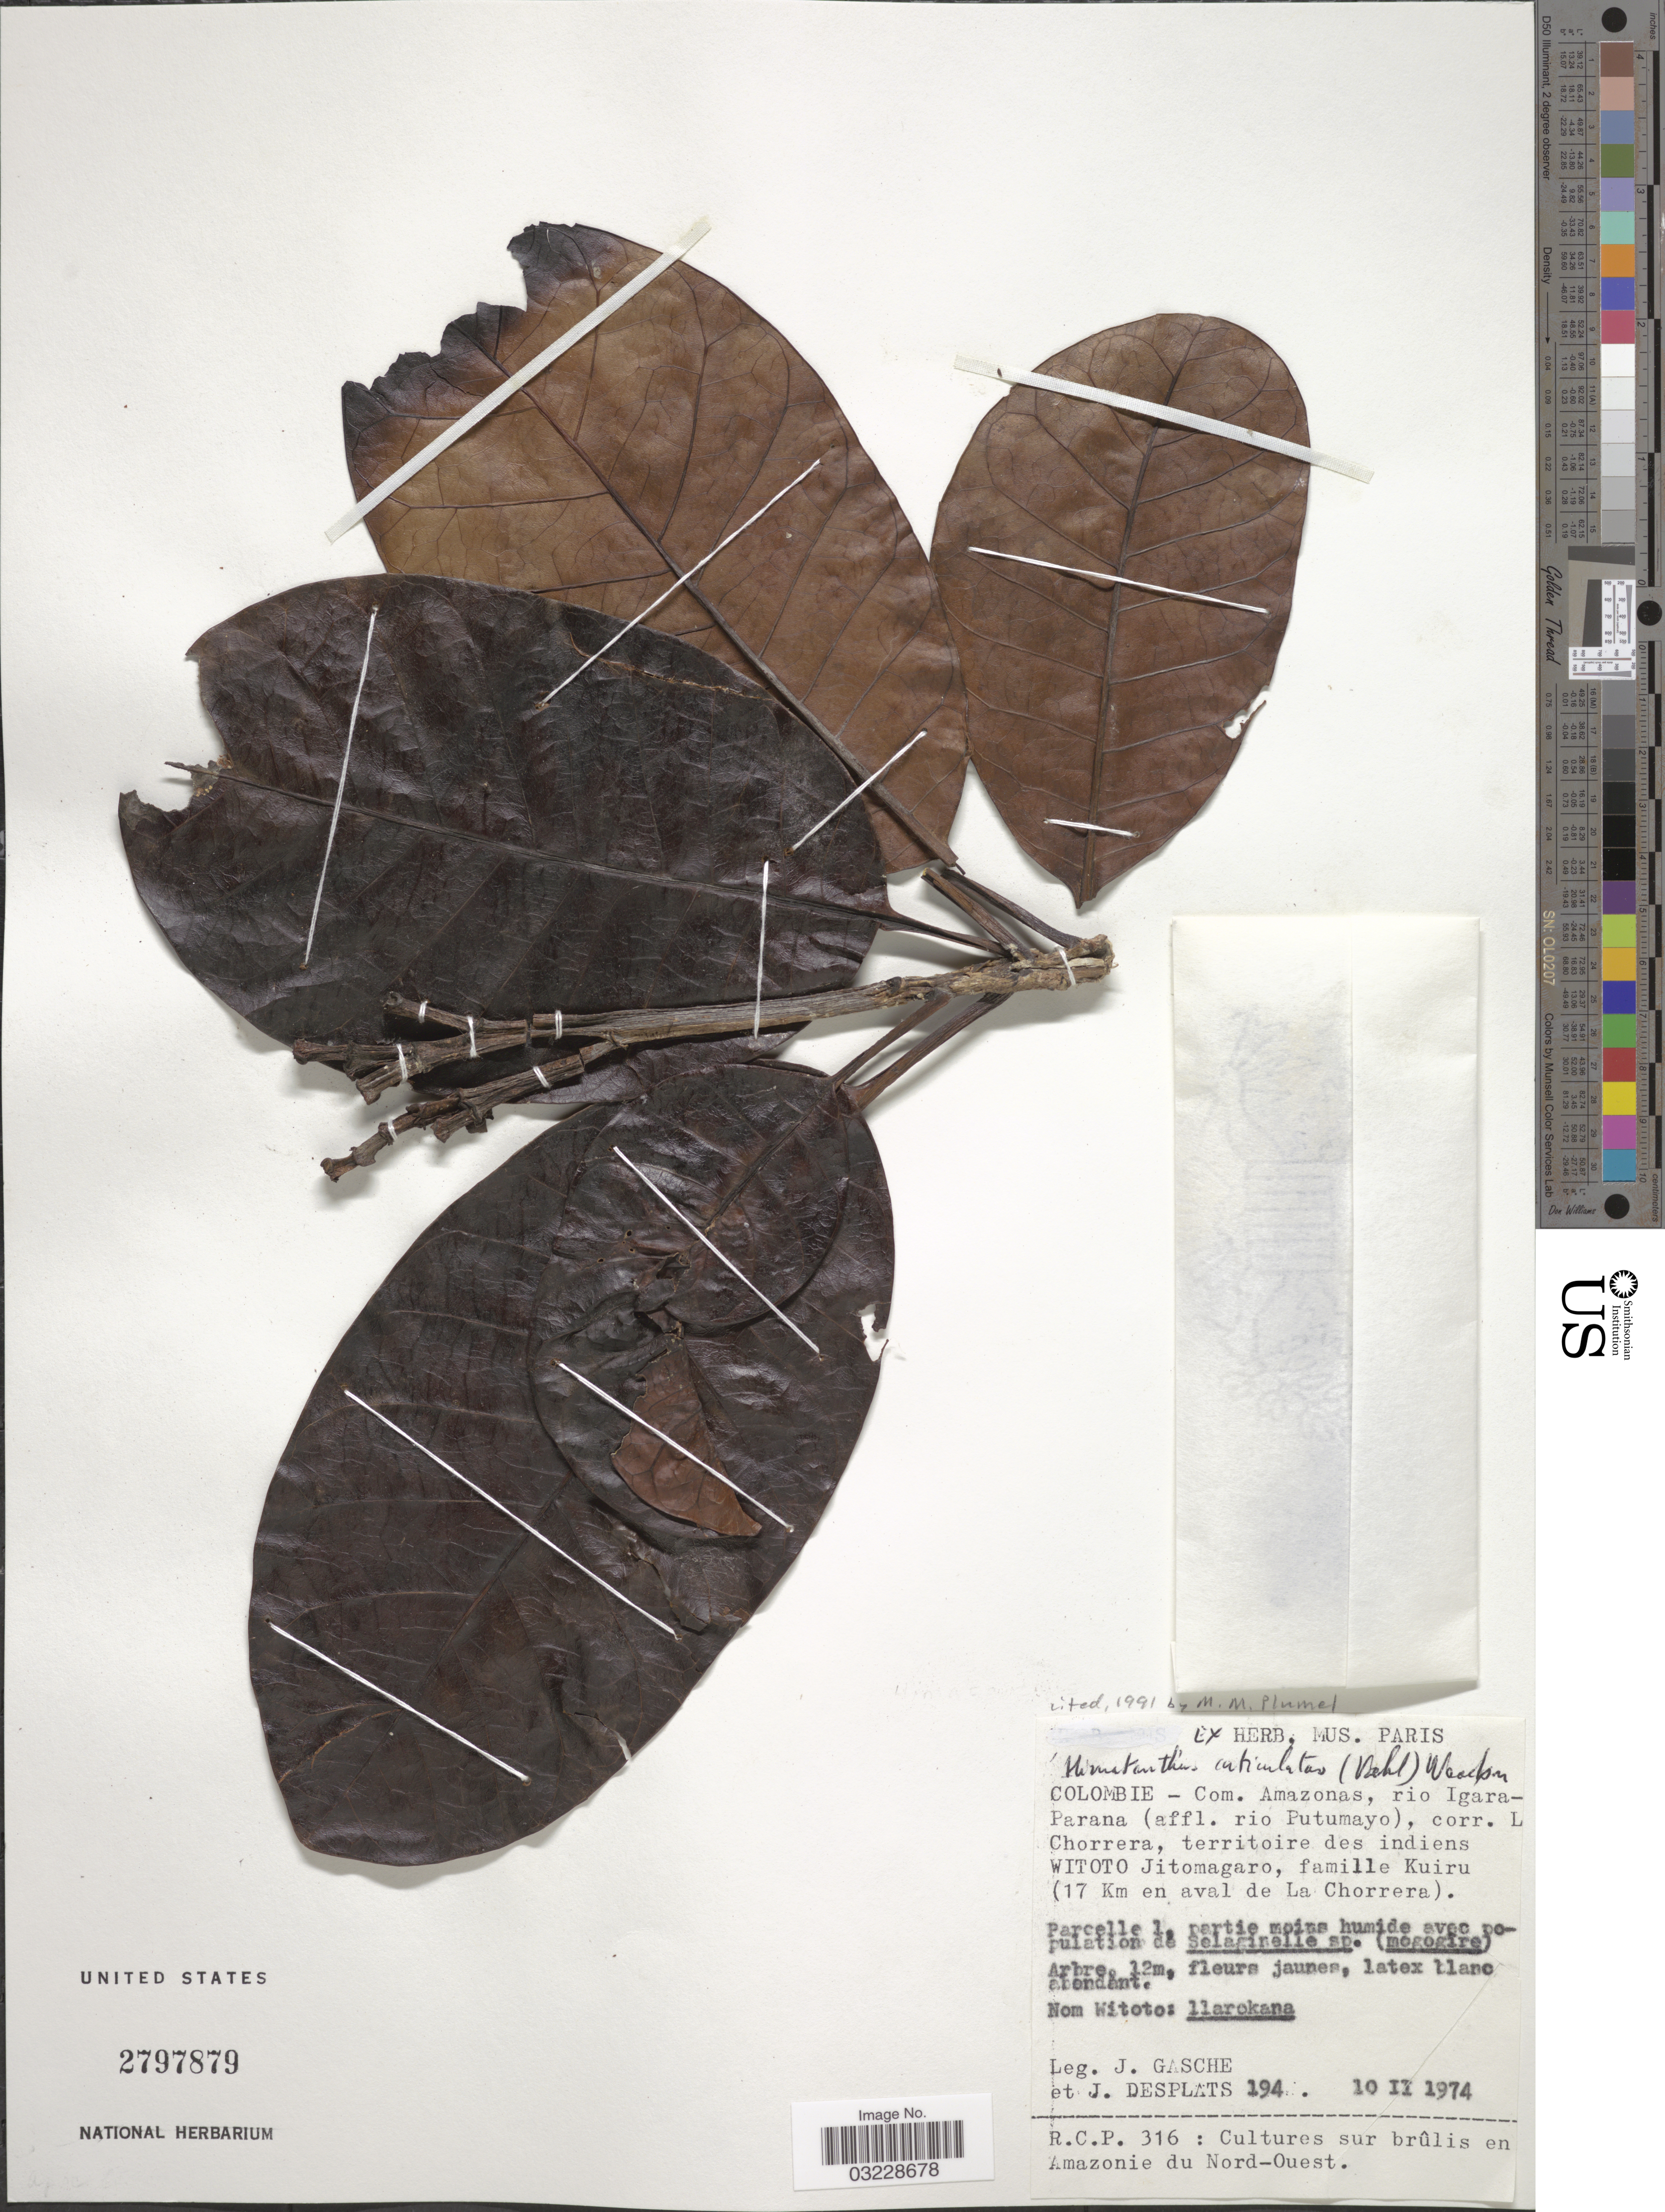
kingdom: Plantae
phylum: Tracheophyta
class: Magnoliopsida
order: Gentianales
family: Apocynaceae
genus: Himatanthus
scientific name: Himatanthus articulatus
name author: (Vahl) Woodson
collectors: J. Gasche & J. Desplats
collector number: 194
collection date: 1974-02-10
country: Colombia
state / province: Amazônas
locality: Com. Amazonas, rio Igara-Parana (affl. rio Putumayo), corr. L Chorrera, territoire des indiens Witoto Jitomagaro, famille Kuiru (17 Km en aval de La Chorrera).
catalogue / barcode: US 2797879